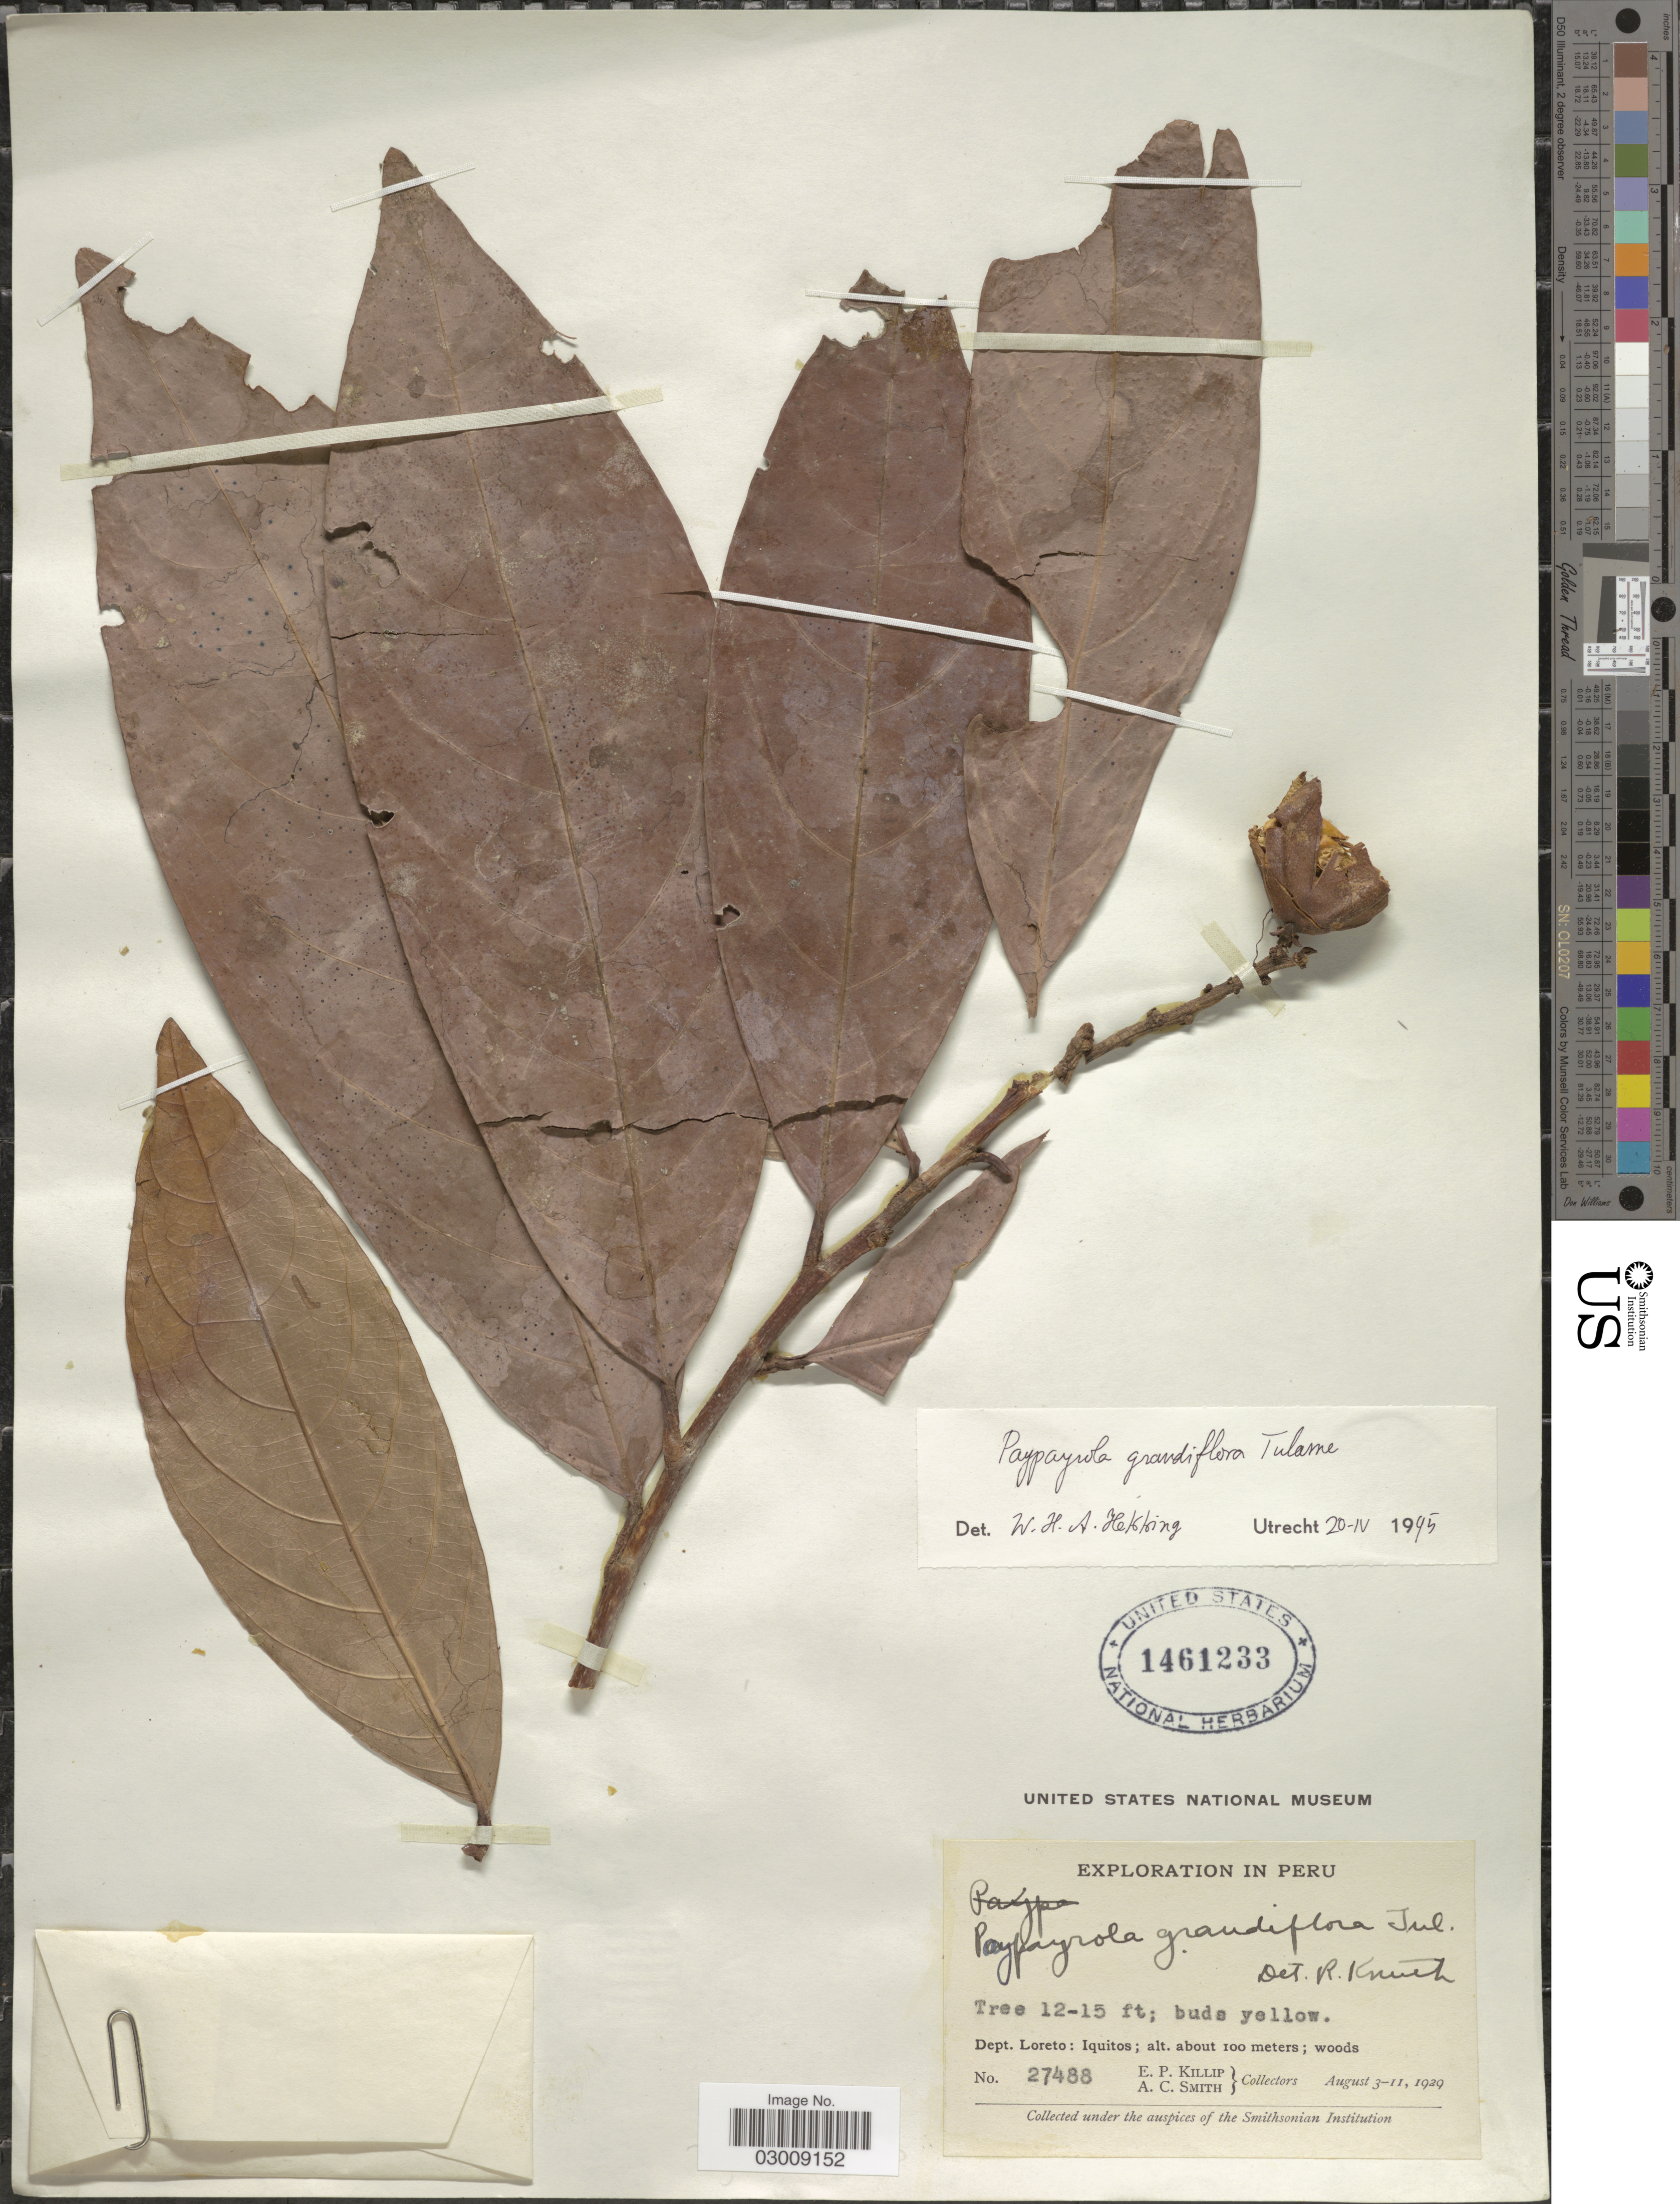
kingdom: Plantae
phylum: Tracheophyta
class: Magnoliopsida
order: Malpighiales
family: Violaceae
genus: Paypayrola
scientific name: Paypayrola grandiflora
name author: Tul.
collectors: E. P. Killip & A. C. Smith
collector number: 27488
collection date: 1929-08-03/1929-08-11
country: Peru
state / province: Loreto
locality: Dept. Loreto: Iquitos.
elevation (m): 100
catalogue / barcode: US 1461233